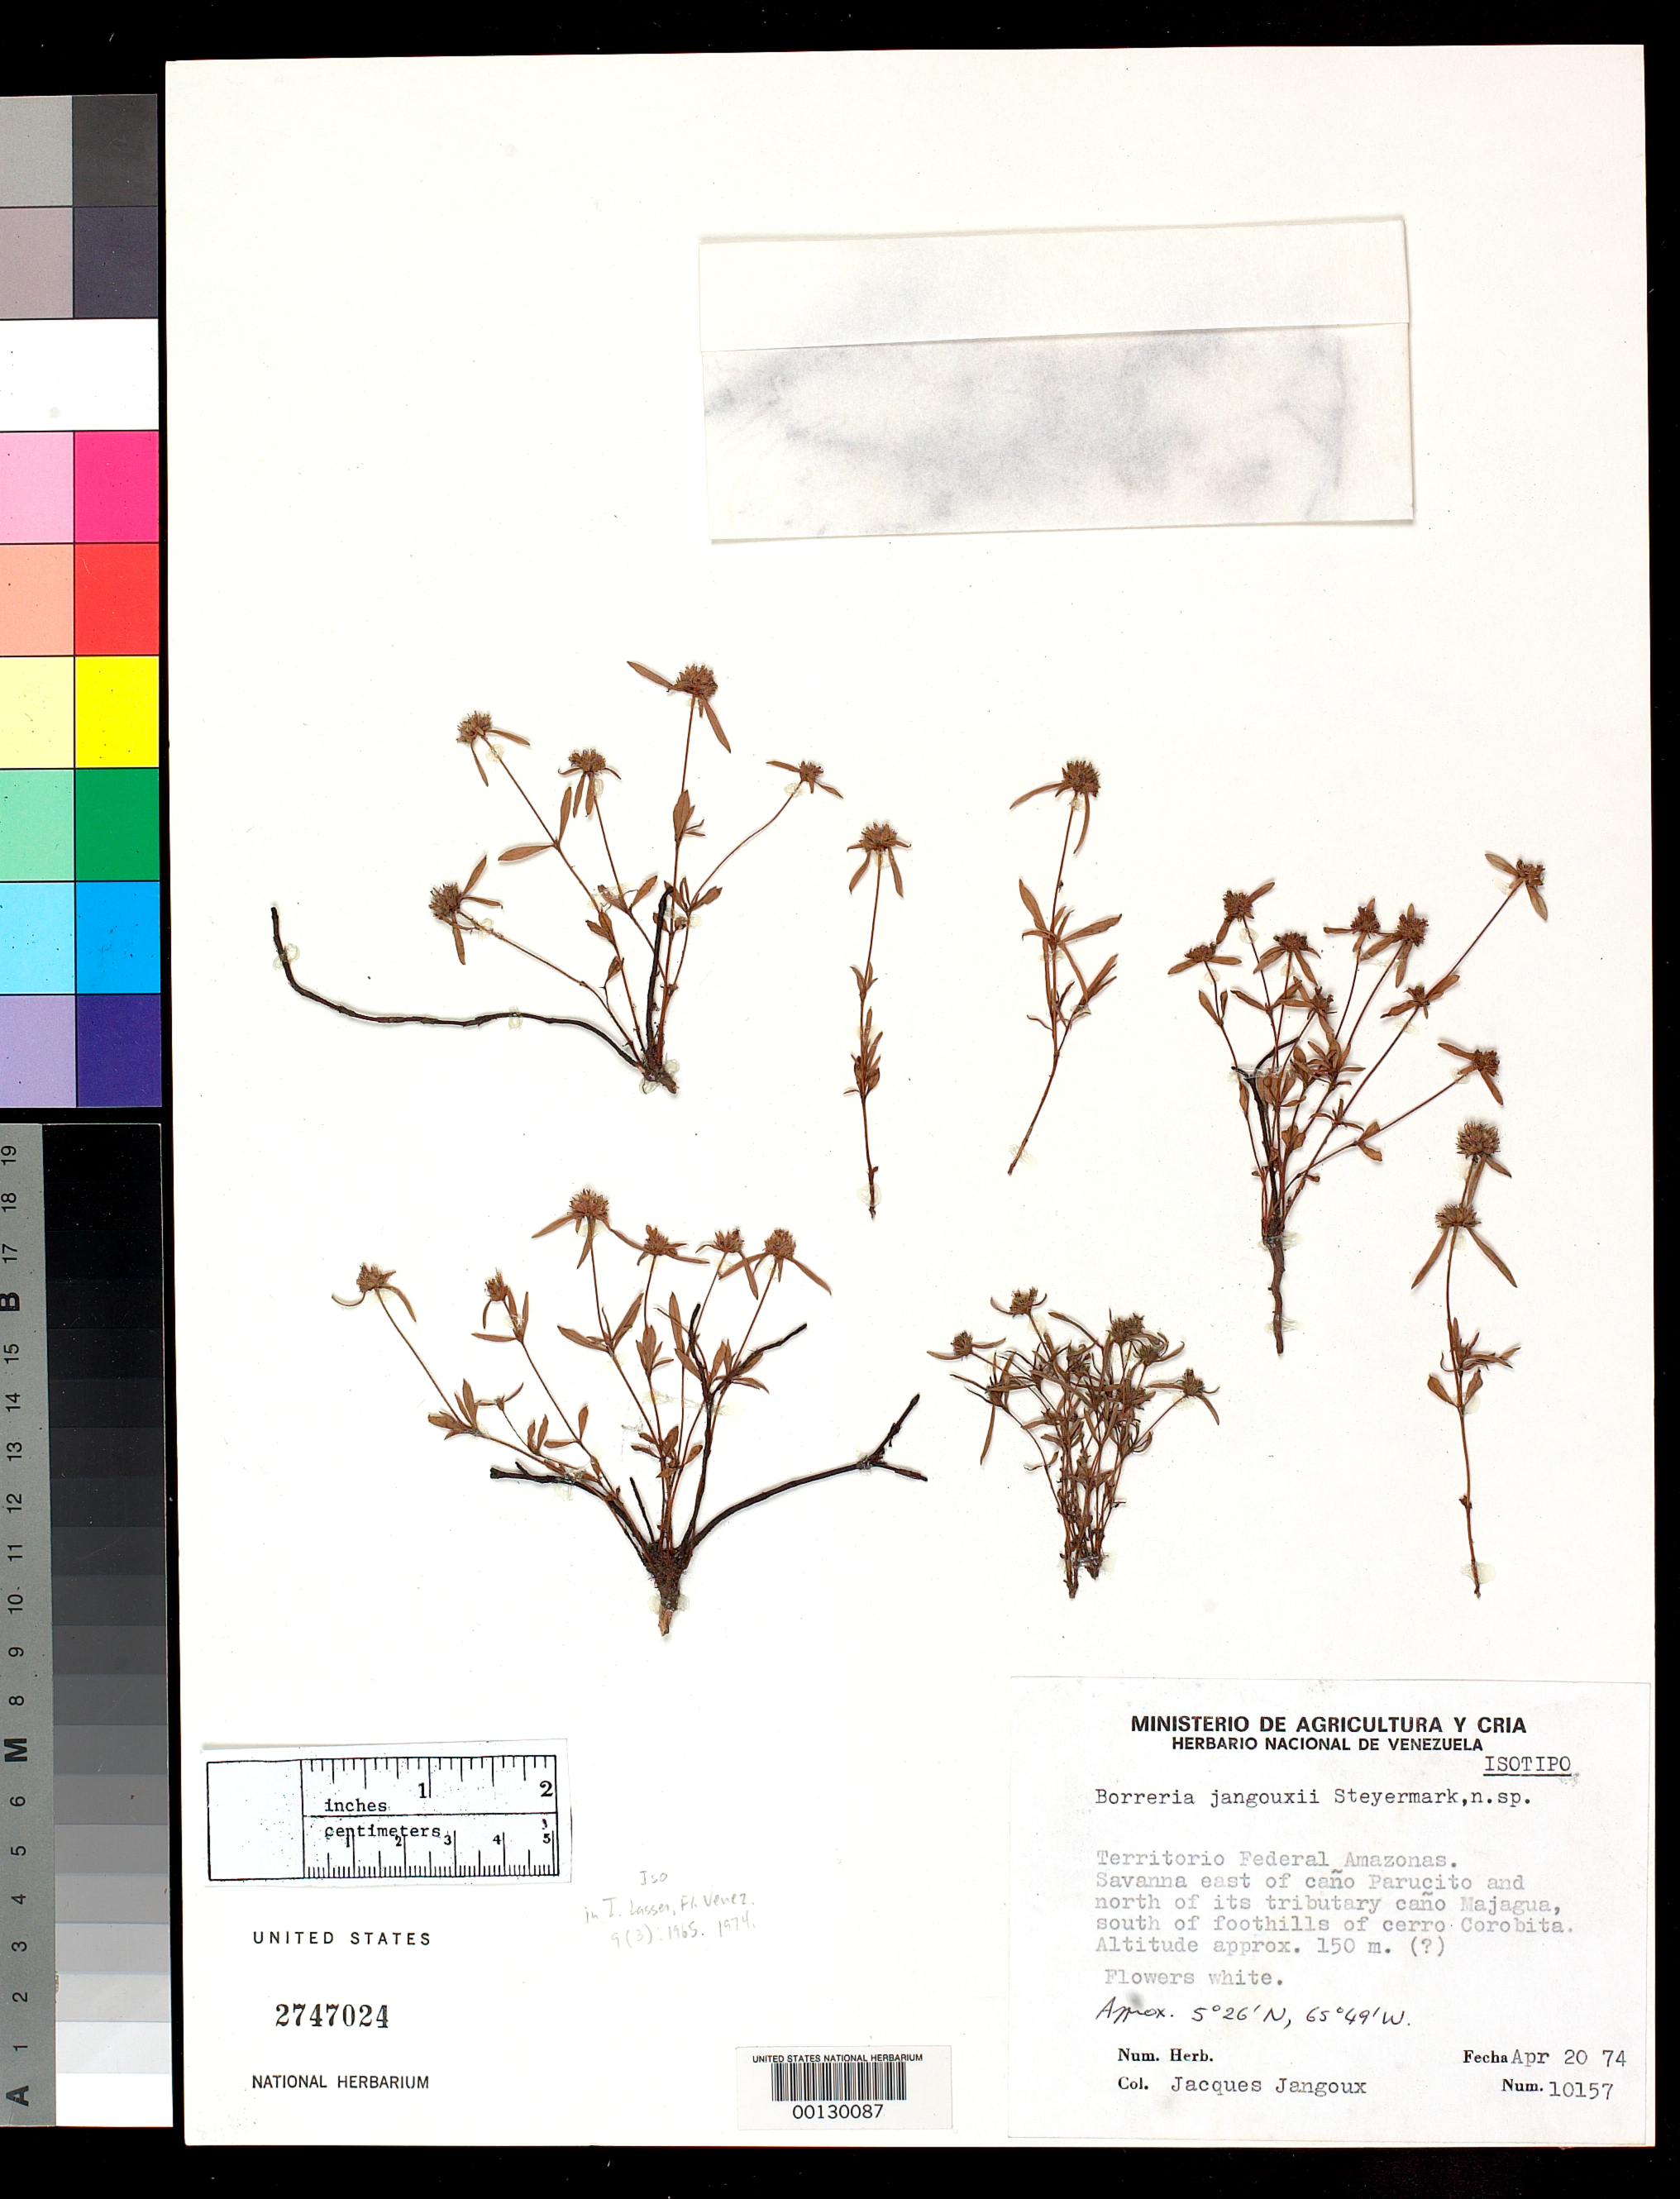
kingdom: Plantae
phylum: Tracheophyta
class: Magnoliopsida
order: Gentianales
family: Rubiaceae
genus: Borreria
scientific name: Borreria jangouxii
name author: Steyerm. in Lasser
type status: Isotype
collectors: J. I. Jangoux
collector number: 10157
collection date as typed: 20 Apr 1974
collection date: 1974-04-20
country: Venezuela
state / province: Amazonas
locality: Sanna east of Cano Parucito, Cano Majagua.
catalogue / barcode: US 2747024